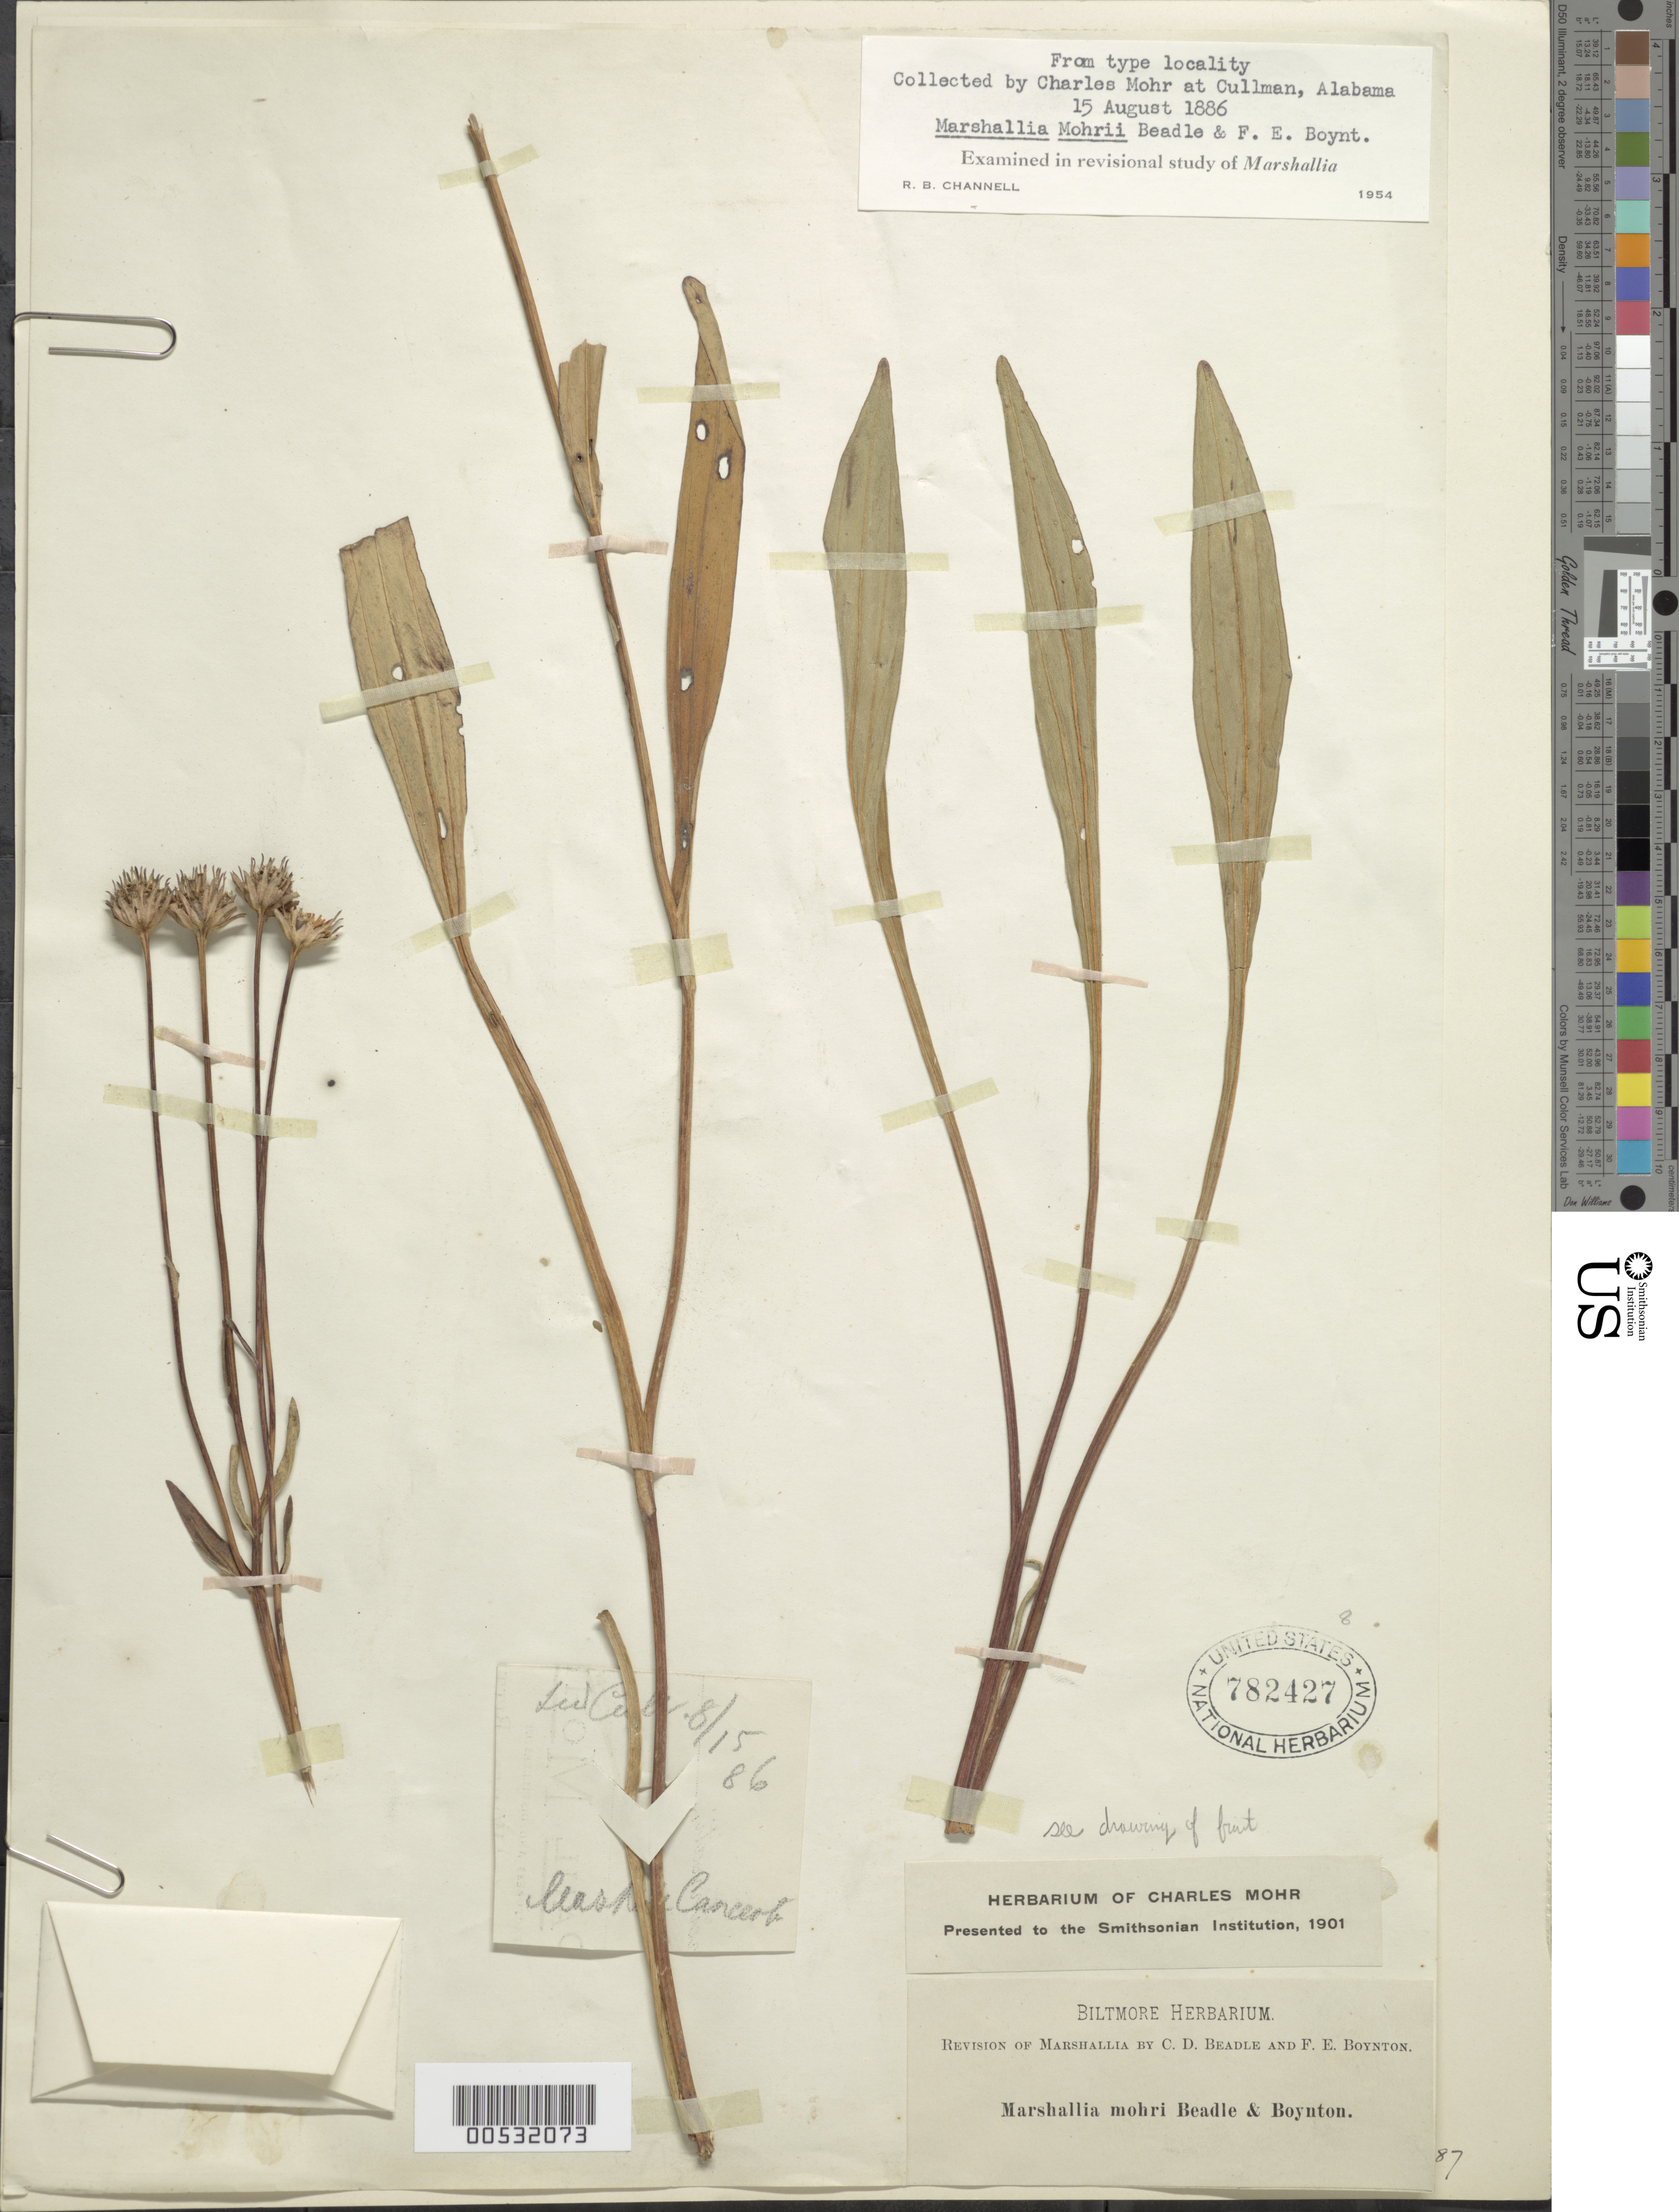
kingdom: Plantae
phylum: Tracheophyta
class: Magnoliopsida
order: Asterales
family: Asteraceae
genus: Marshallia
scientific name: Marshallia mohrii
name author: Beadle & F.E. Boynton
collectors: C. T. Mohr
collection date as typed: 15 Aug 1886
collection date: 1886-08-15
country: United States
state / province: Alabama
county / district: Cullman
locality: Cullman.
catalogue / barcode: US 782427